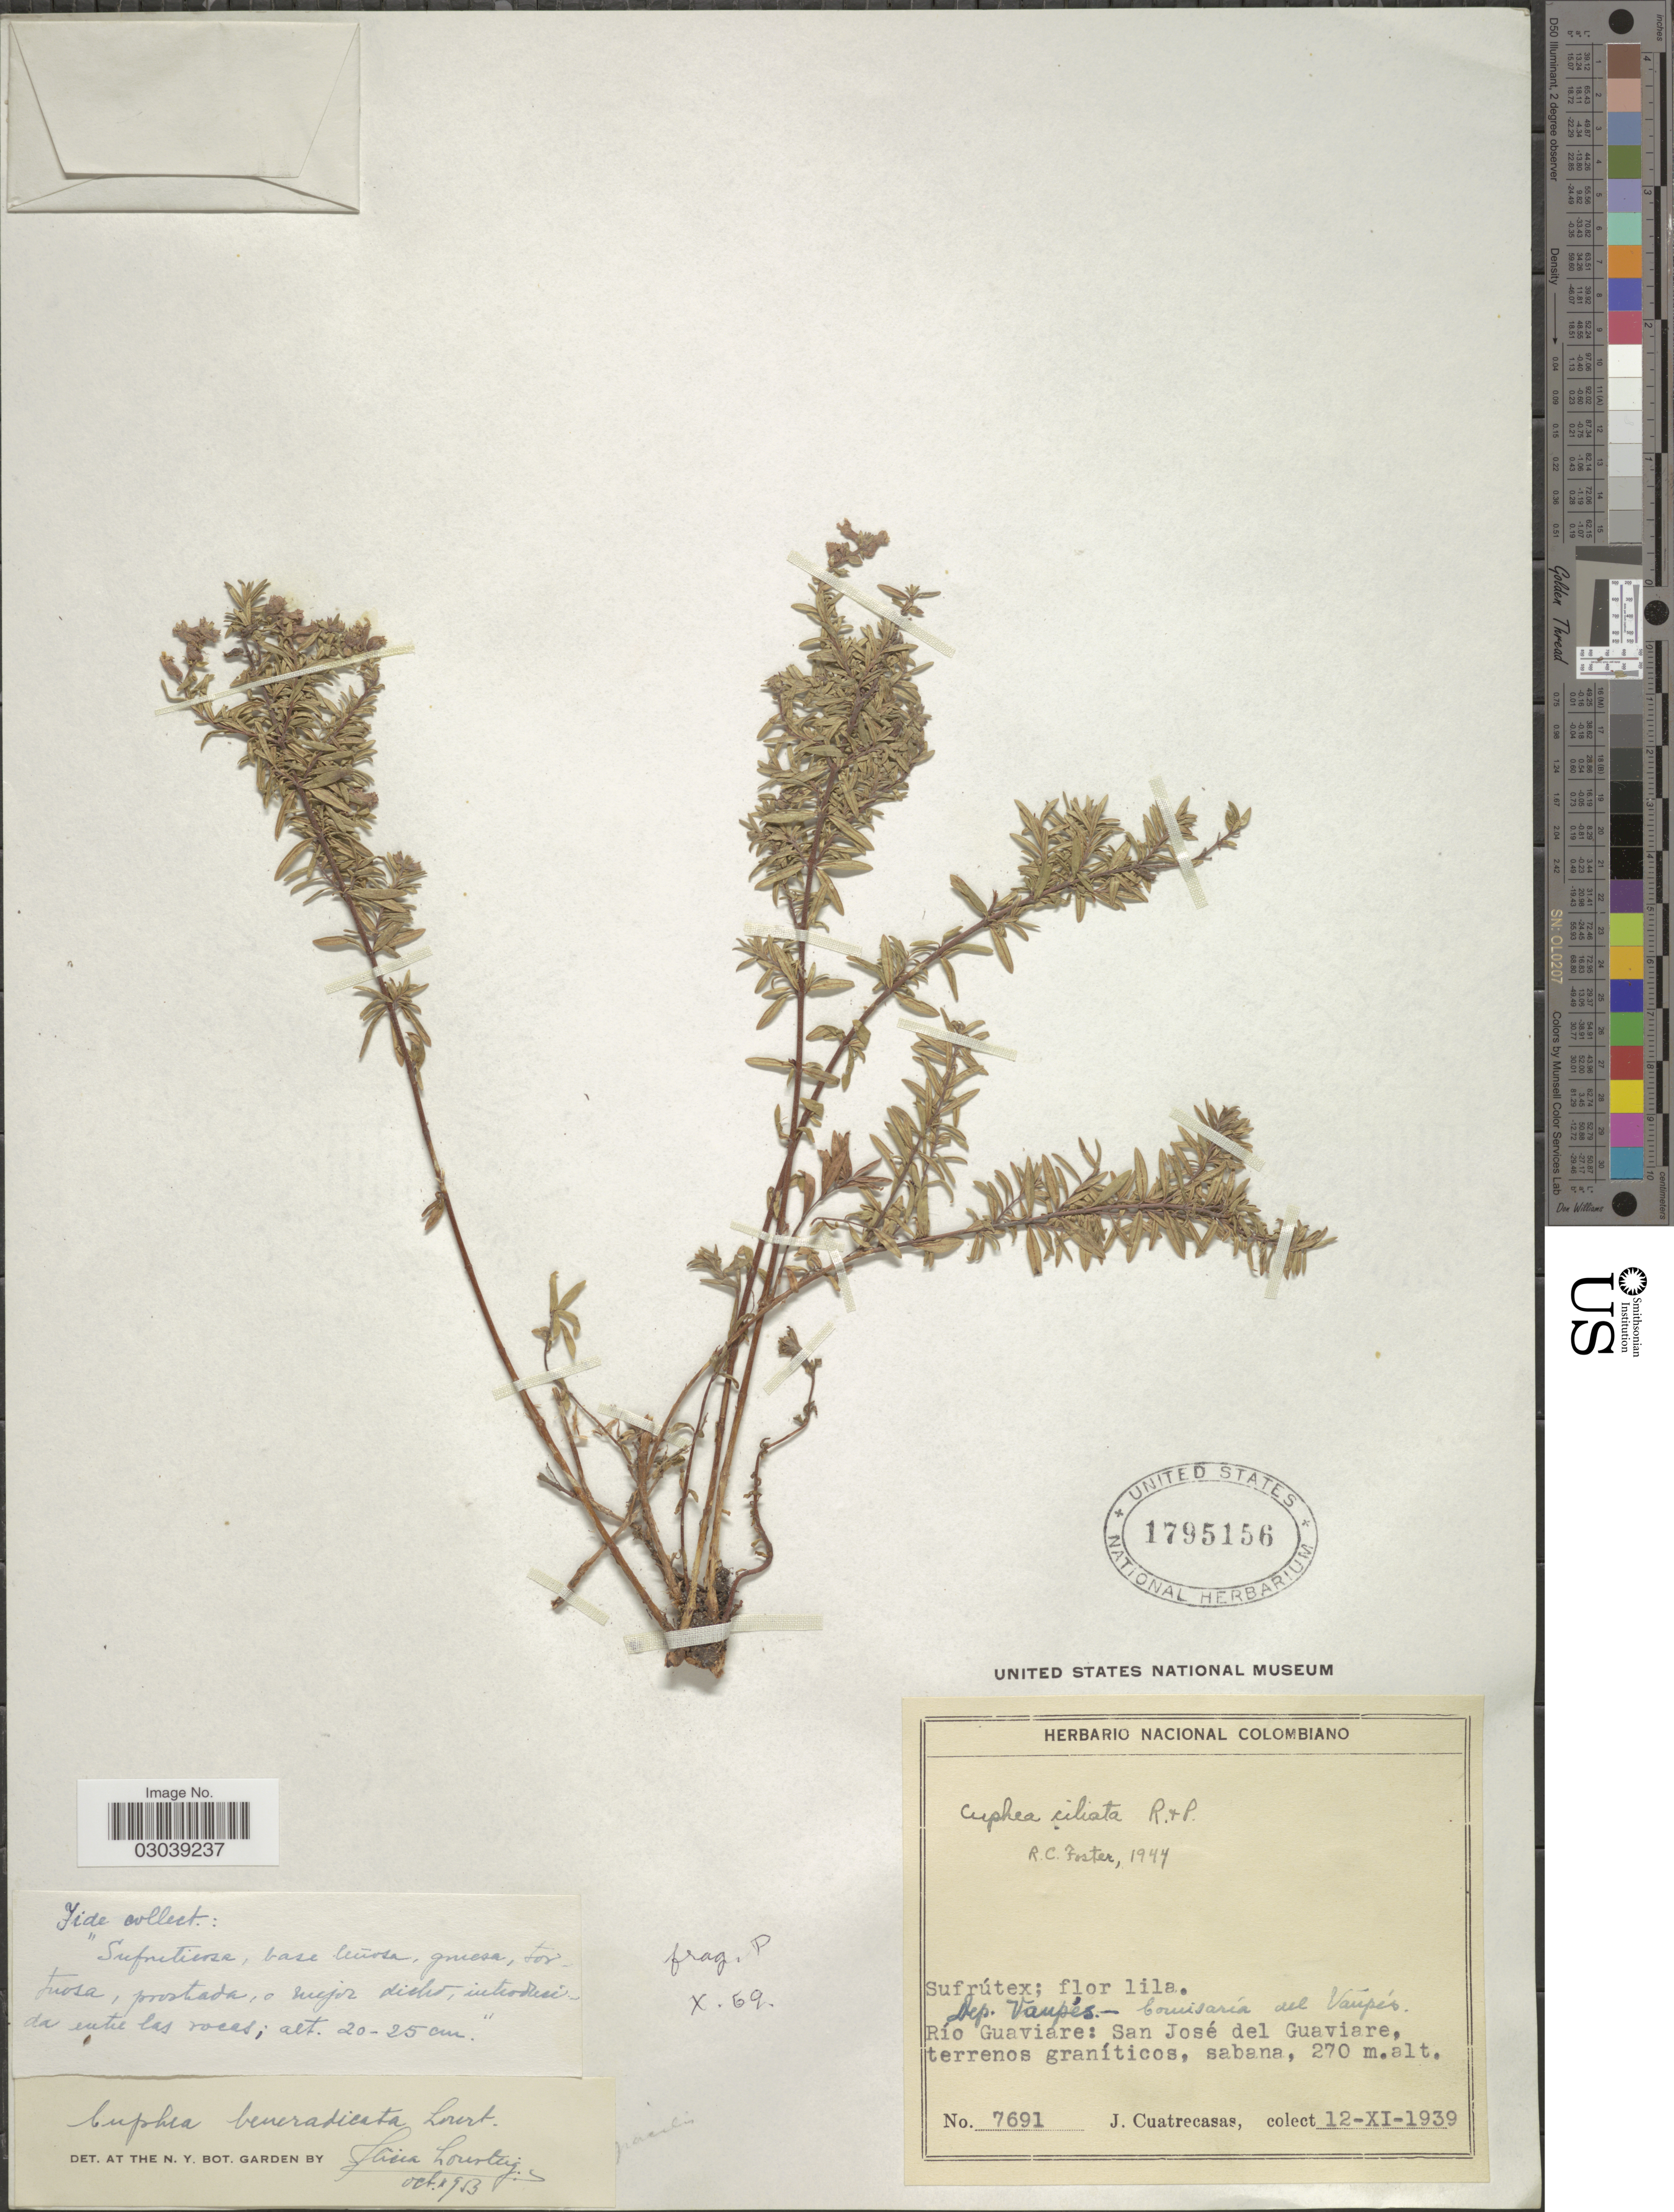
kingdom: Plantae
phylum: Tracheophyta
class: Magnoliopsida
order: Myrtales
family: Lythraceae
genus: Cuphea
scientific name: Cuphea beneradicata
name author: Lourteig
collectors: J. Cuatrecasas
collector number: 7691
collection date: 1939-11-12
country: Colombia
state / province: Vaupés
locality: Dep. Vaupés- Comisaría del Vaupés. Río Guaviare: San José del Guaviare.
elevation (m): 270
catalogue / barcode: US 1795156